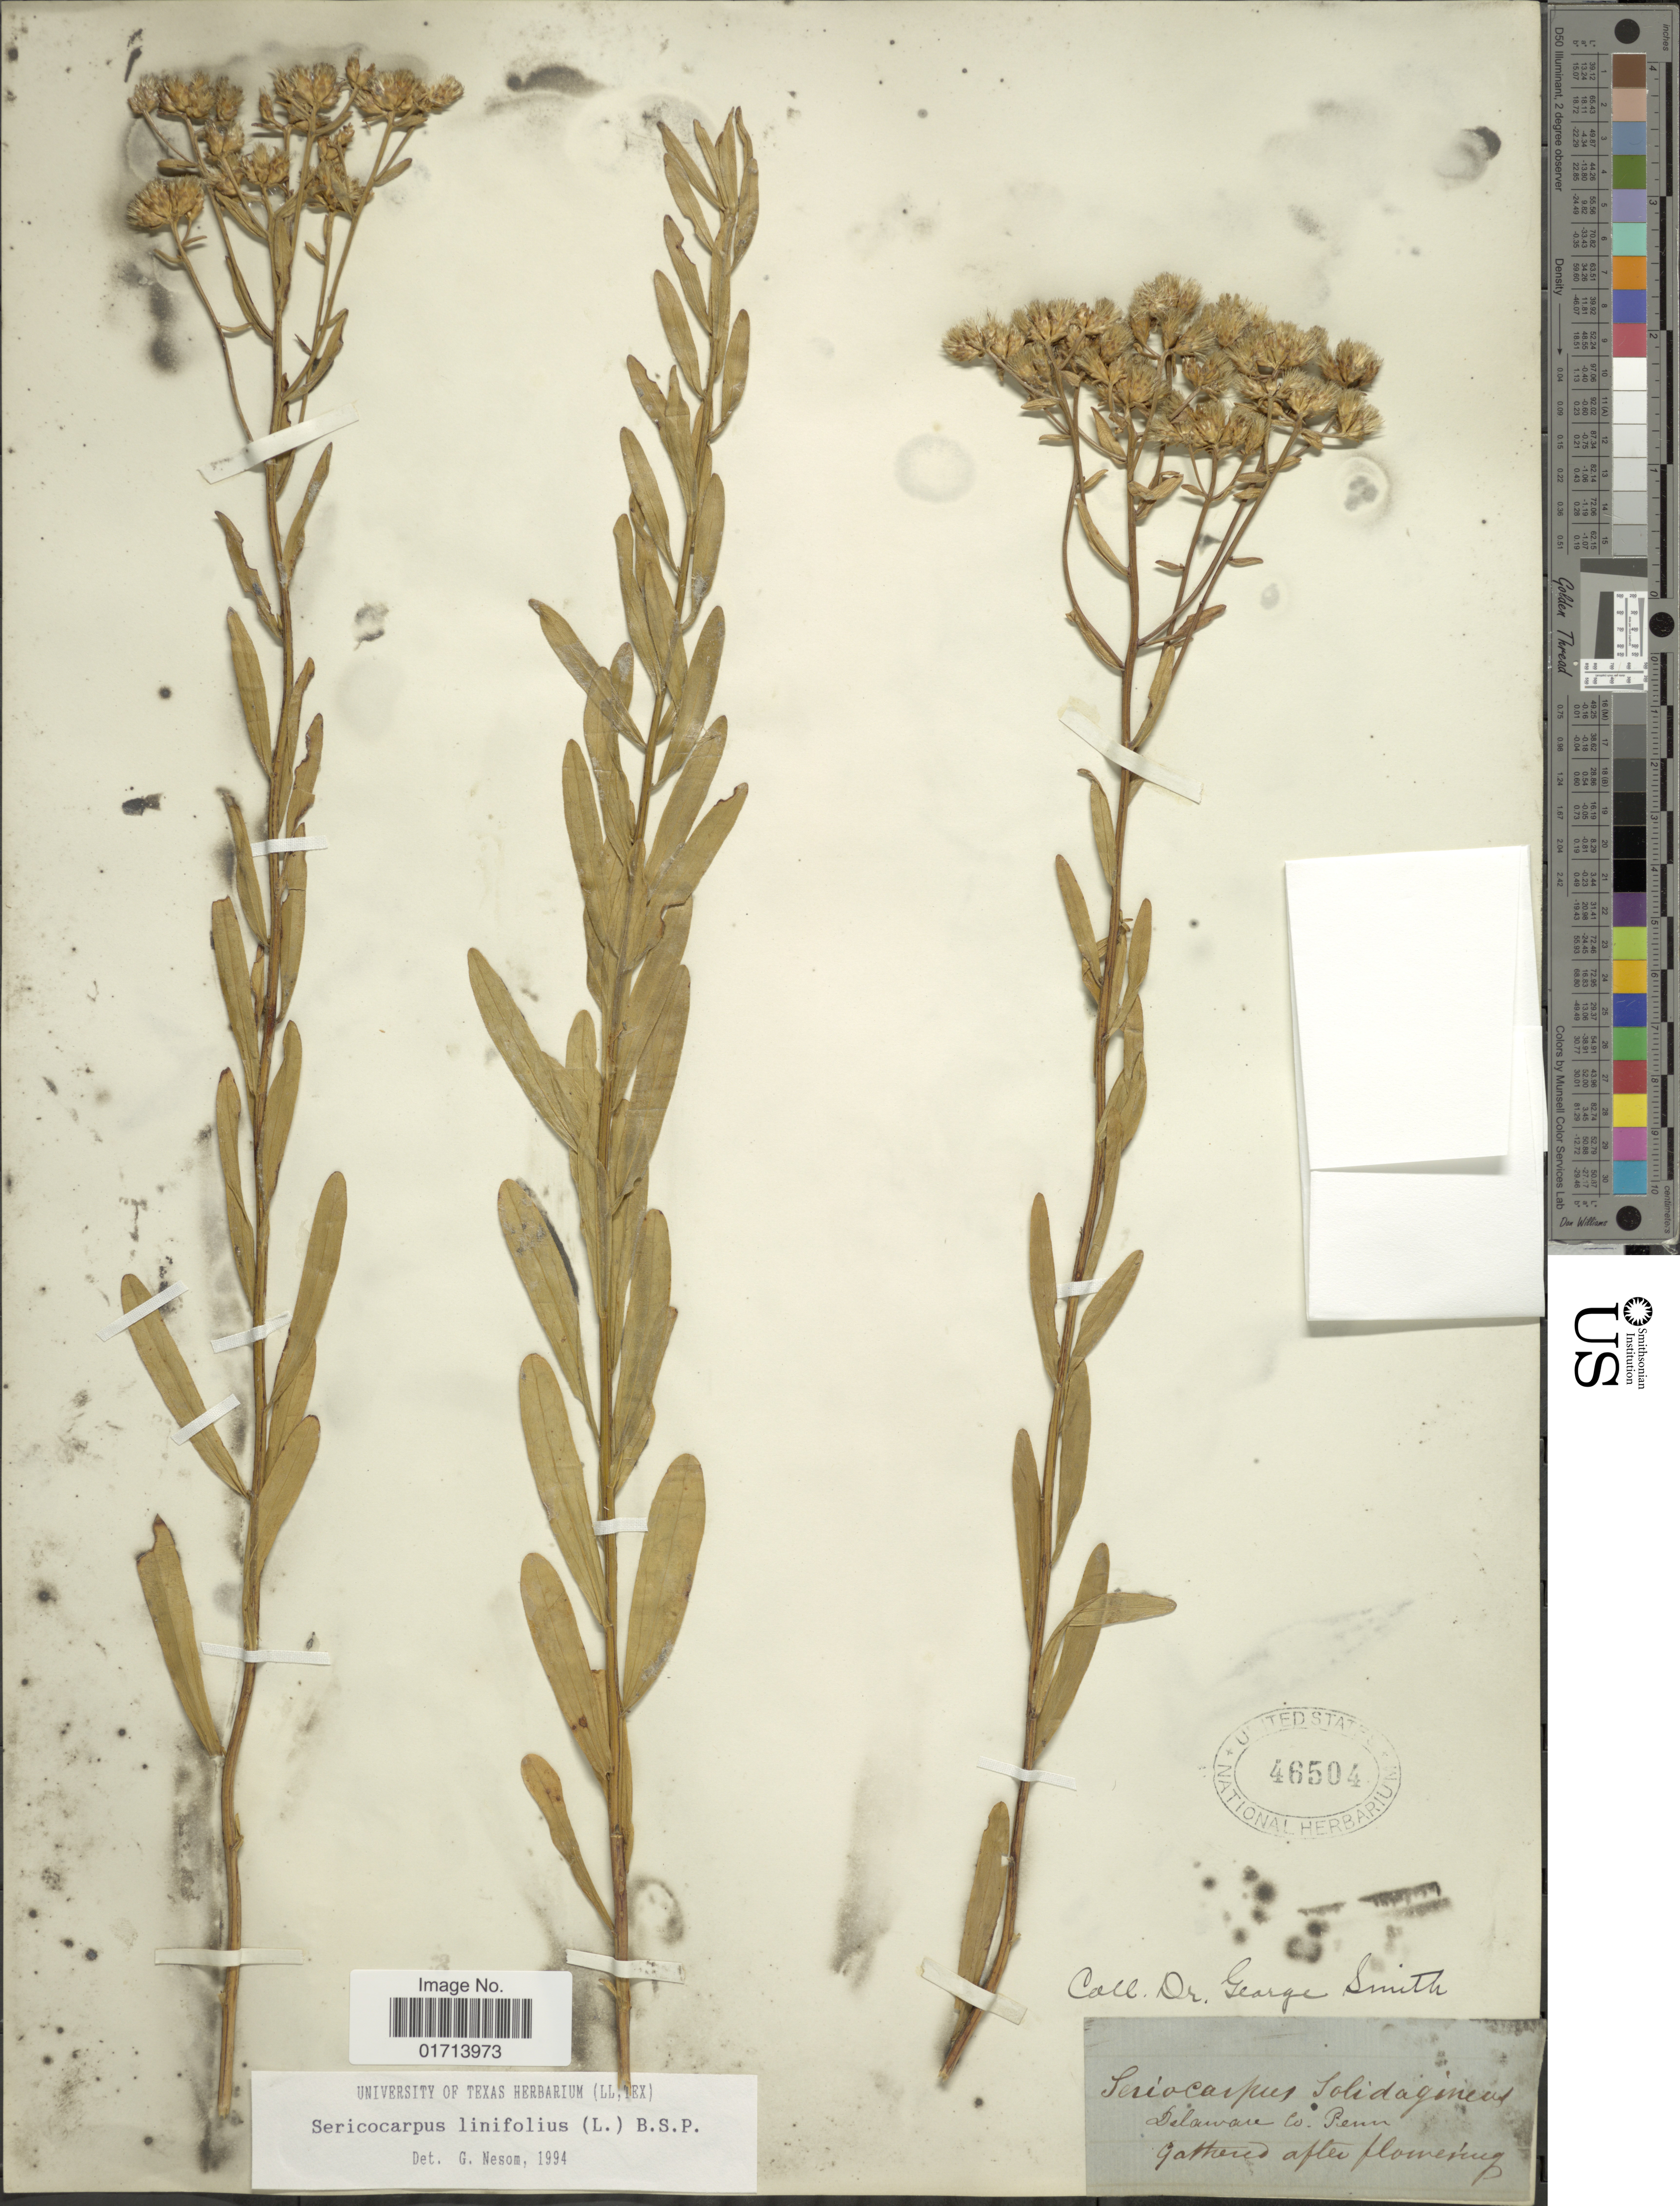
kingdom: Plantae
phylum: Tracheophyta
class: Magnoliopsida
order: Asterales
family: Asteraceae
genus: Sericocarpus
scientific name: Sericocarpus linifolius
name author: (L.) Britton, Stearns & Poggenb.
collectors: G. Smith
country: United States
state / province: Pennsylvania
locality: Delaware Co., gattered after flomering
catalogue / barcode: US 46504